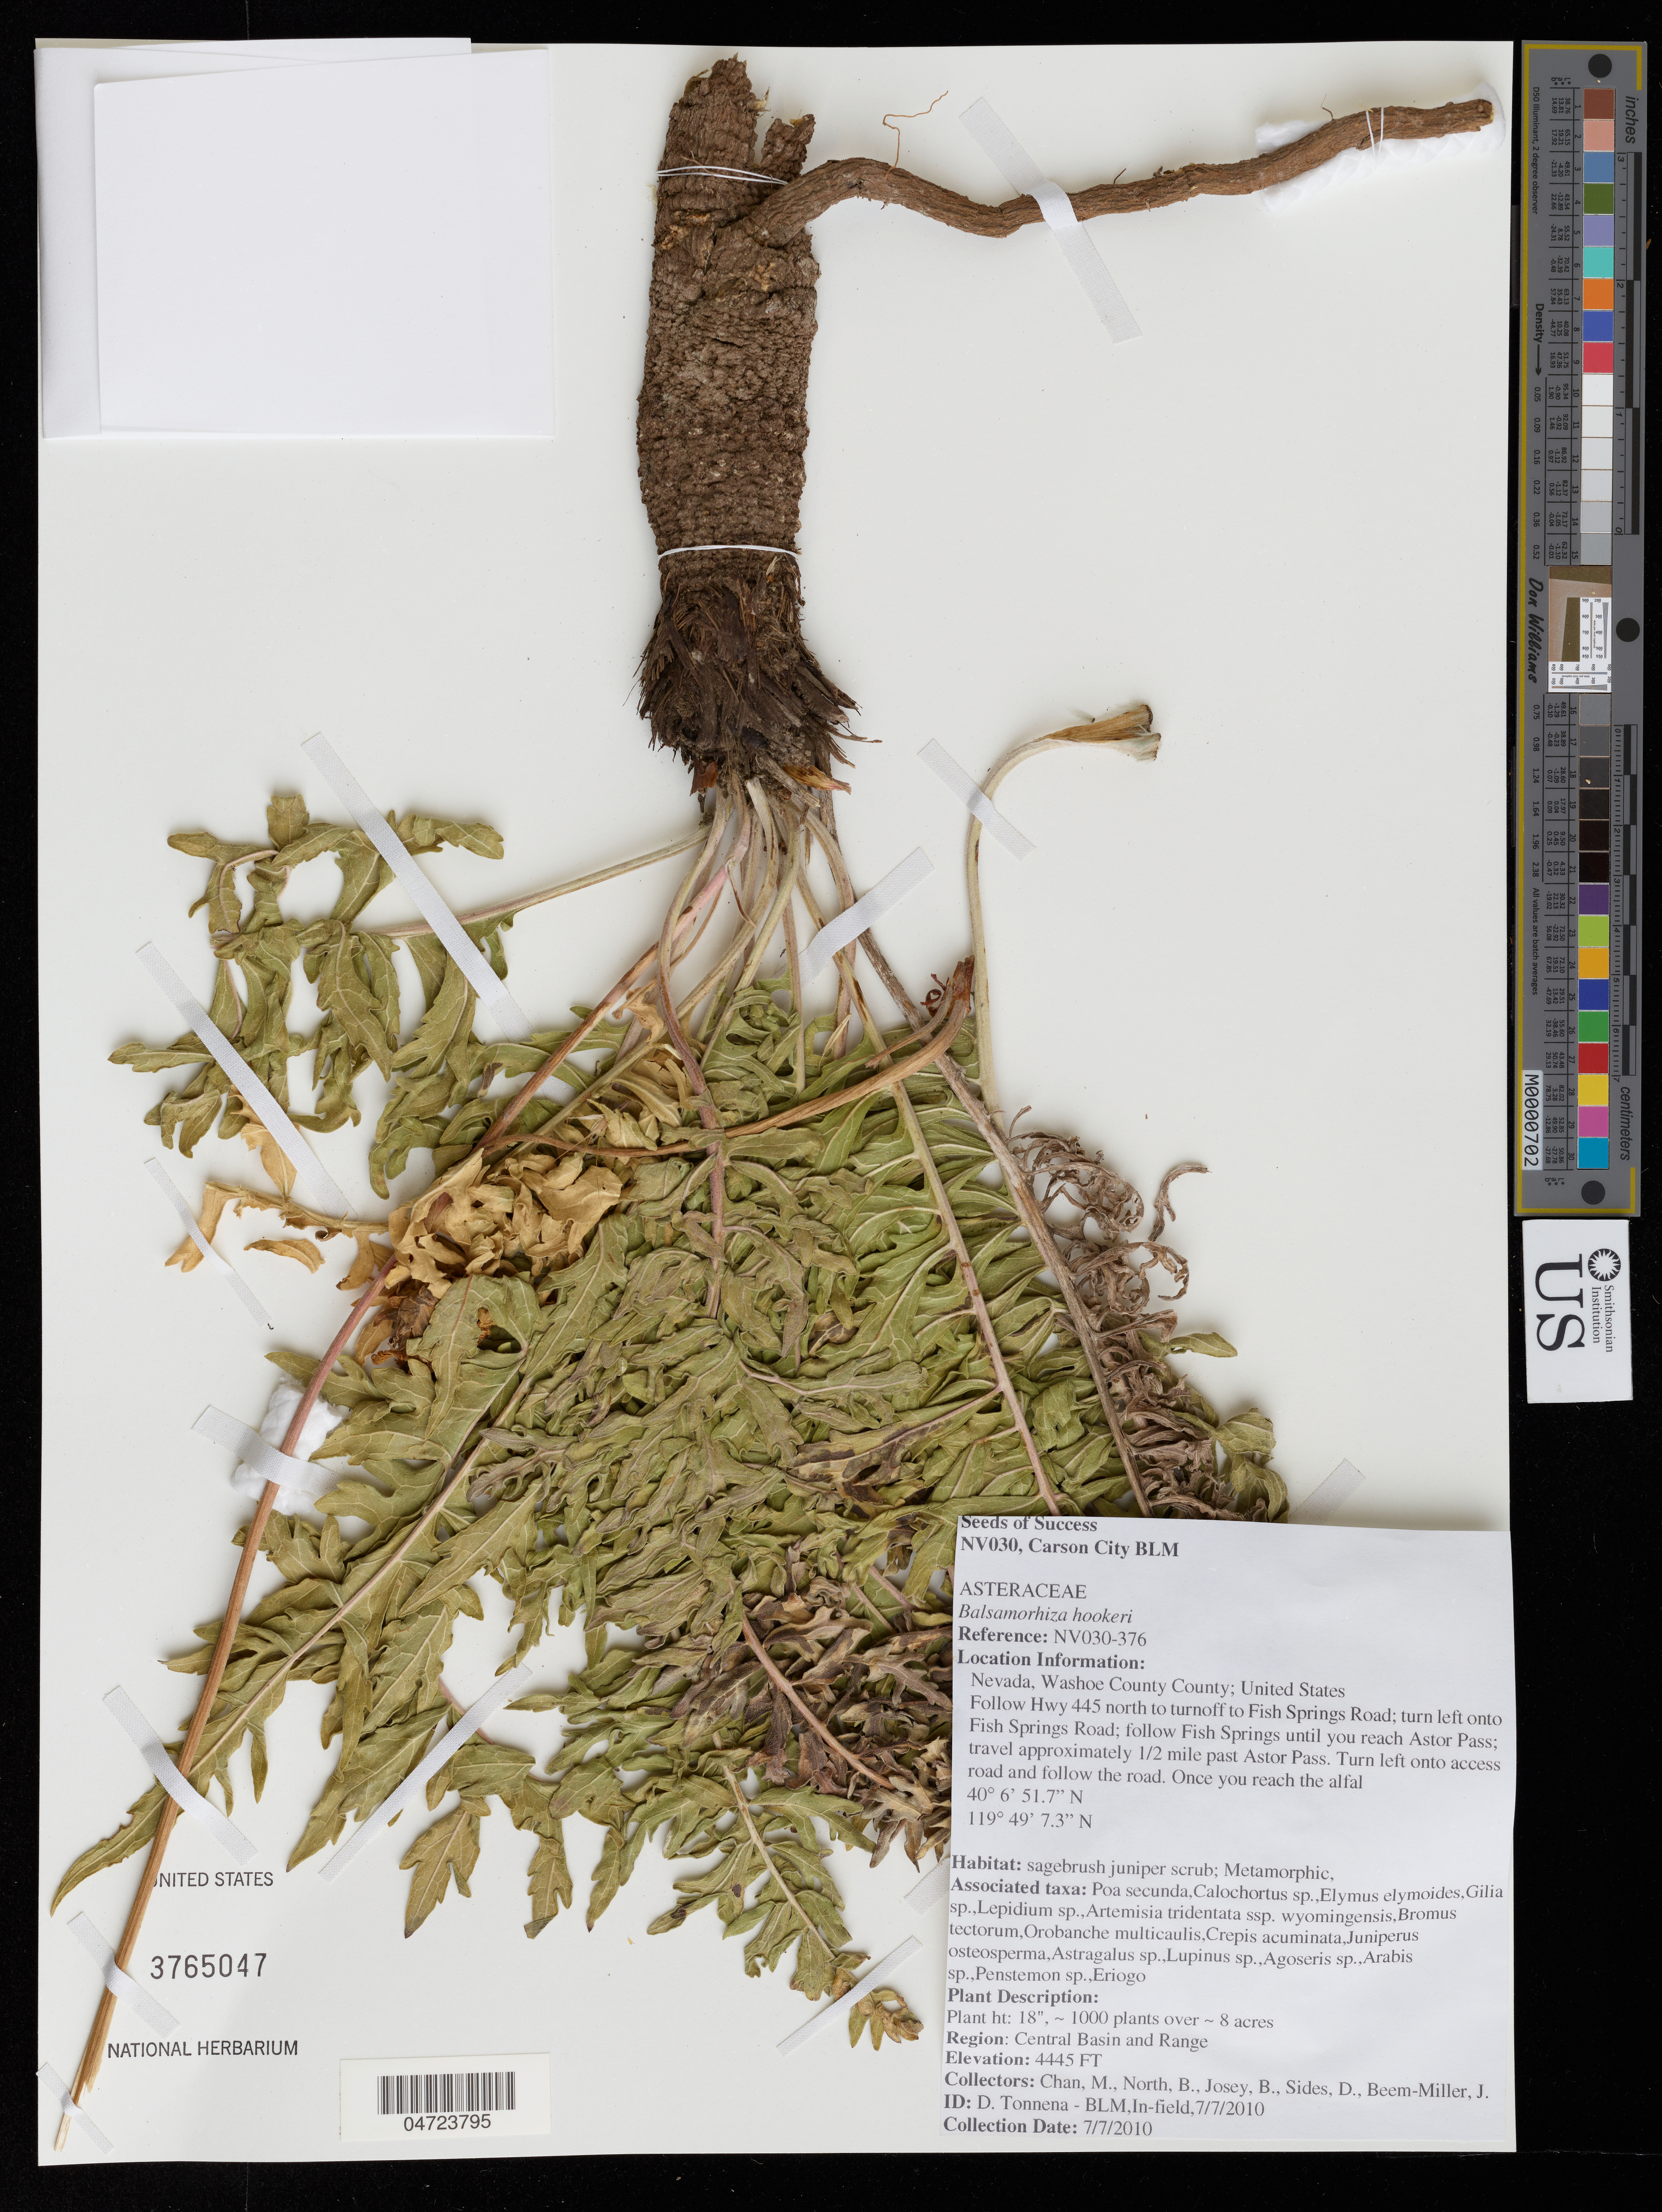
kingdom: Plantae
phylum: Tracheophyta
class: Magnoliopsida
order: Asterales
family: Asteraceae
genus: Balsamorhiza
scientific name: Balsamorhiza hookeri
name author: Nutt.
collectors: M. Chan, B. North, B. Josey, D. Sides & J. Beam-Miller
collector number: NV030-376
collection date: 2010-07-07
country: United States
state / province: Nevada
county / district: Washoe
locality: Washoe County County. Follow Hwy 445 north to turnoff to Fish Springs Road; turn left onto Fish Springs Road; follow Fish Springs until you reach Astor Pass; travel approximately 1/2 mile past Astor Pass. Turn left onto access road and follow the road. Region: Central Basin and Range.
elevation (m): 1355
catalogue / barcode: US 3765047